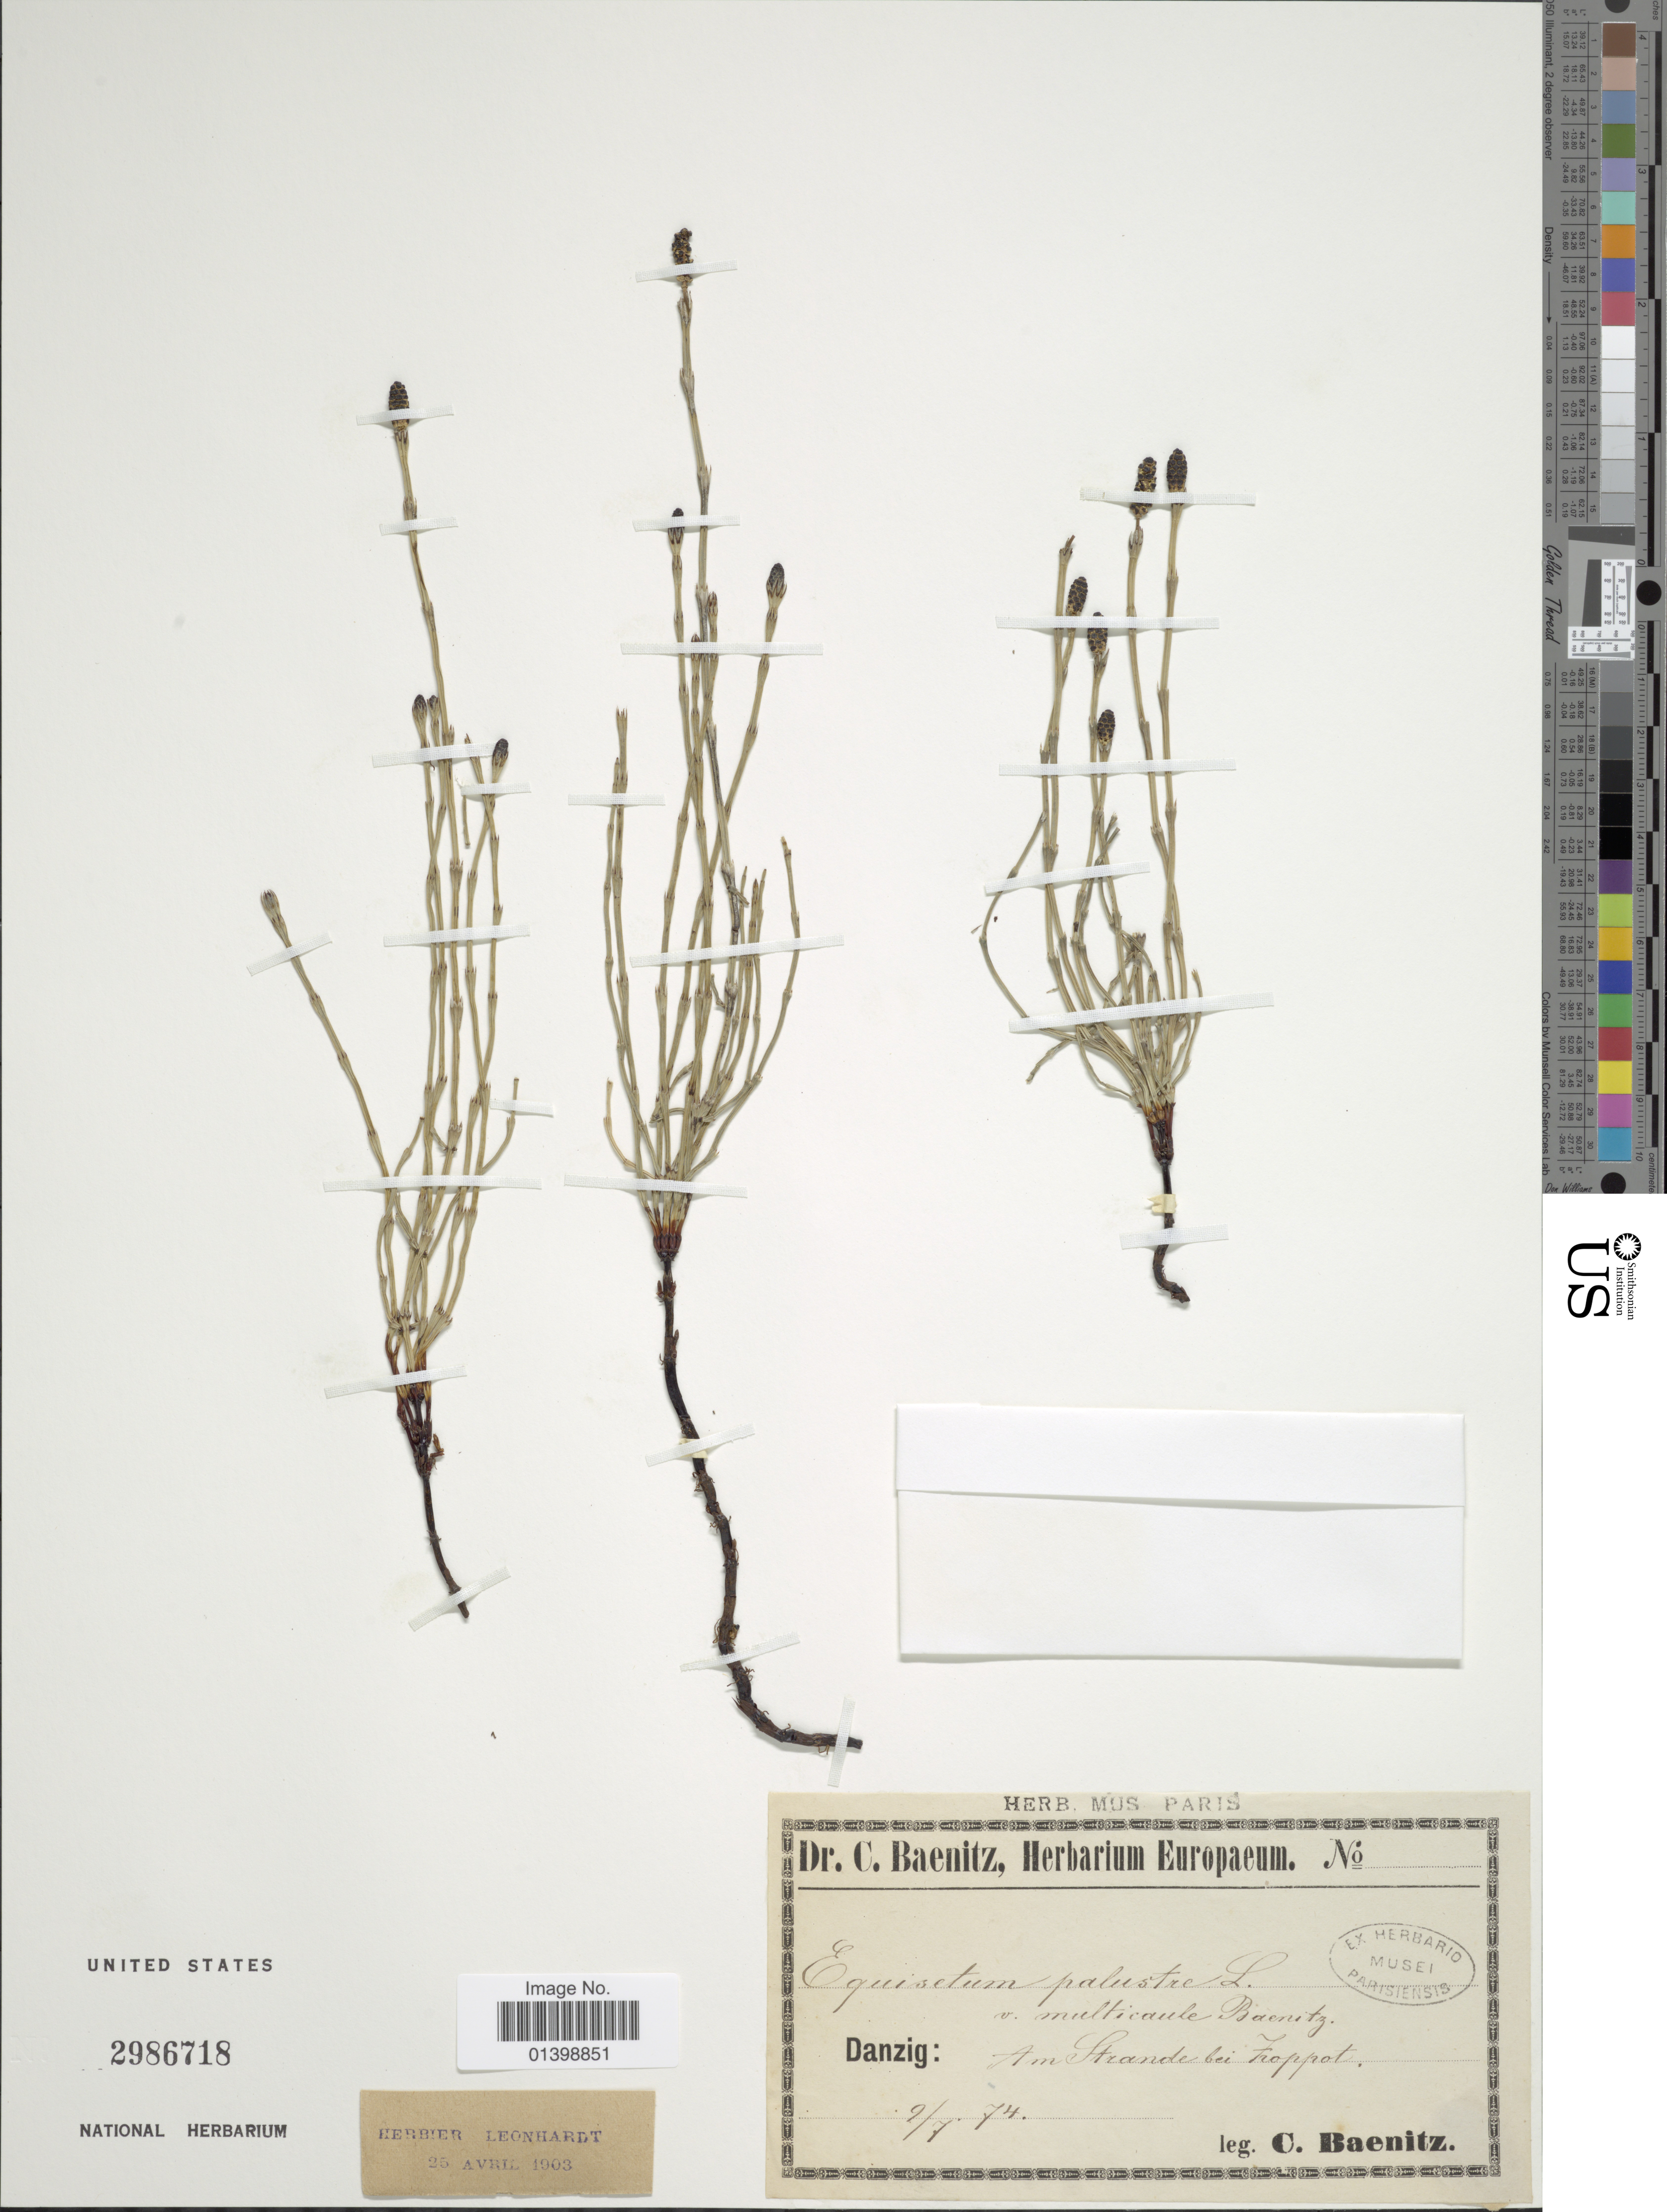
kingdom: Plantae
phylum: Tracheophyta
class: Polypodiopsida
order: Equisetales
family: Equisetaceae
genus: Equisetum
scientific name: Equisetum palustre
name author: L.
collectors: C. G. Baenitz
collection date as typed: Transcribed d/m/y: 9/7/74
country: Poland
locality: Danzig: Am Starnde bei Troppaot [interpreted]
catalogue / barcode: US 2986718